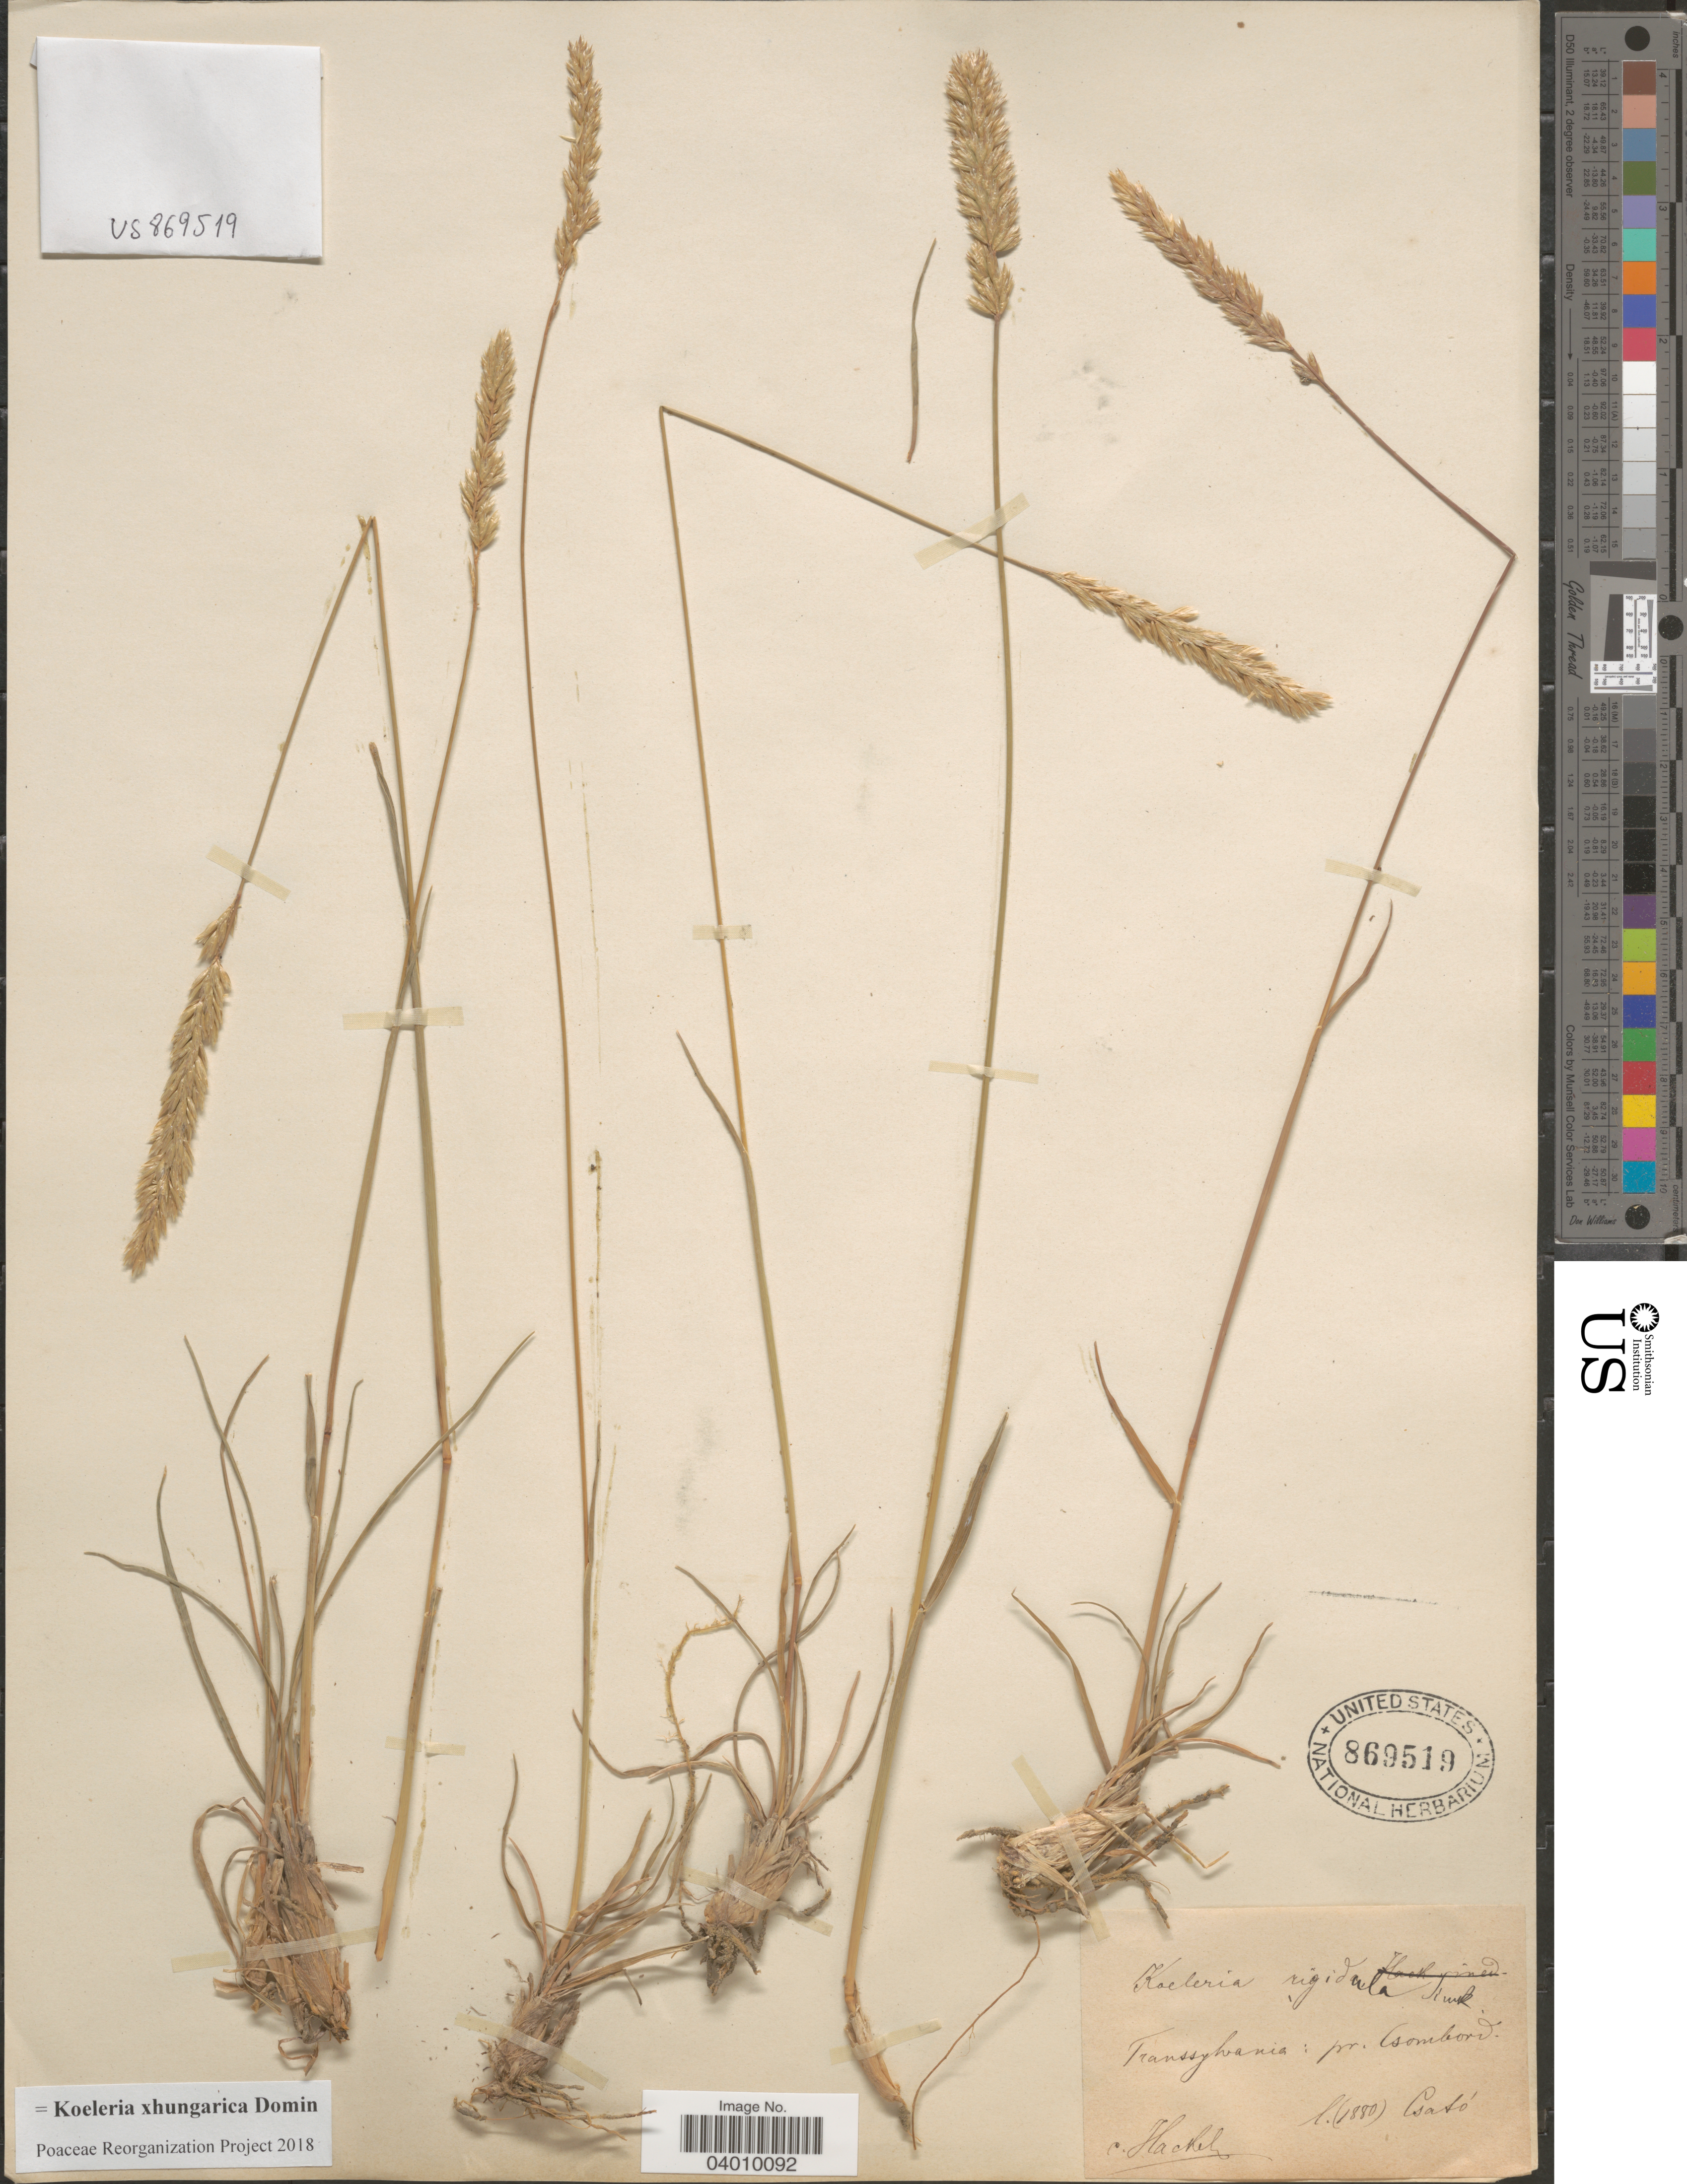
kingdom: Plantae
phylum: Tracheophyta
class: Liliopsida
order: Poales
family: Poaceae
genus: Koeleria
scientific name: Koeleria x hungarica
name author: Domin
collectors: E. Hackel & Csató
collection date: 1880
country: Romania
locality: Transsylvania: pr. Csombord.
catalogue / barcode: US 869519